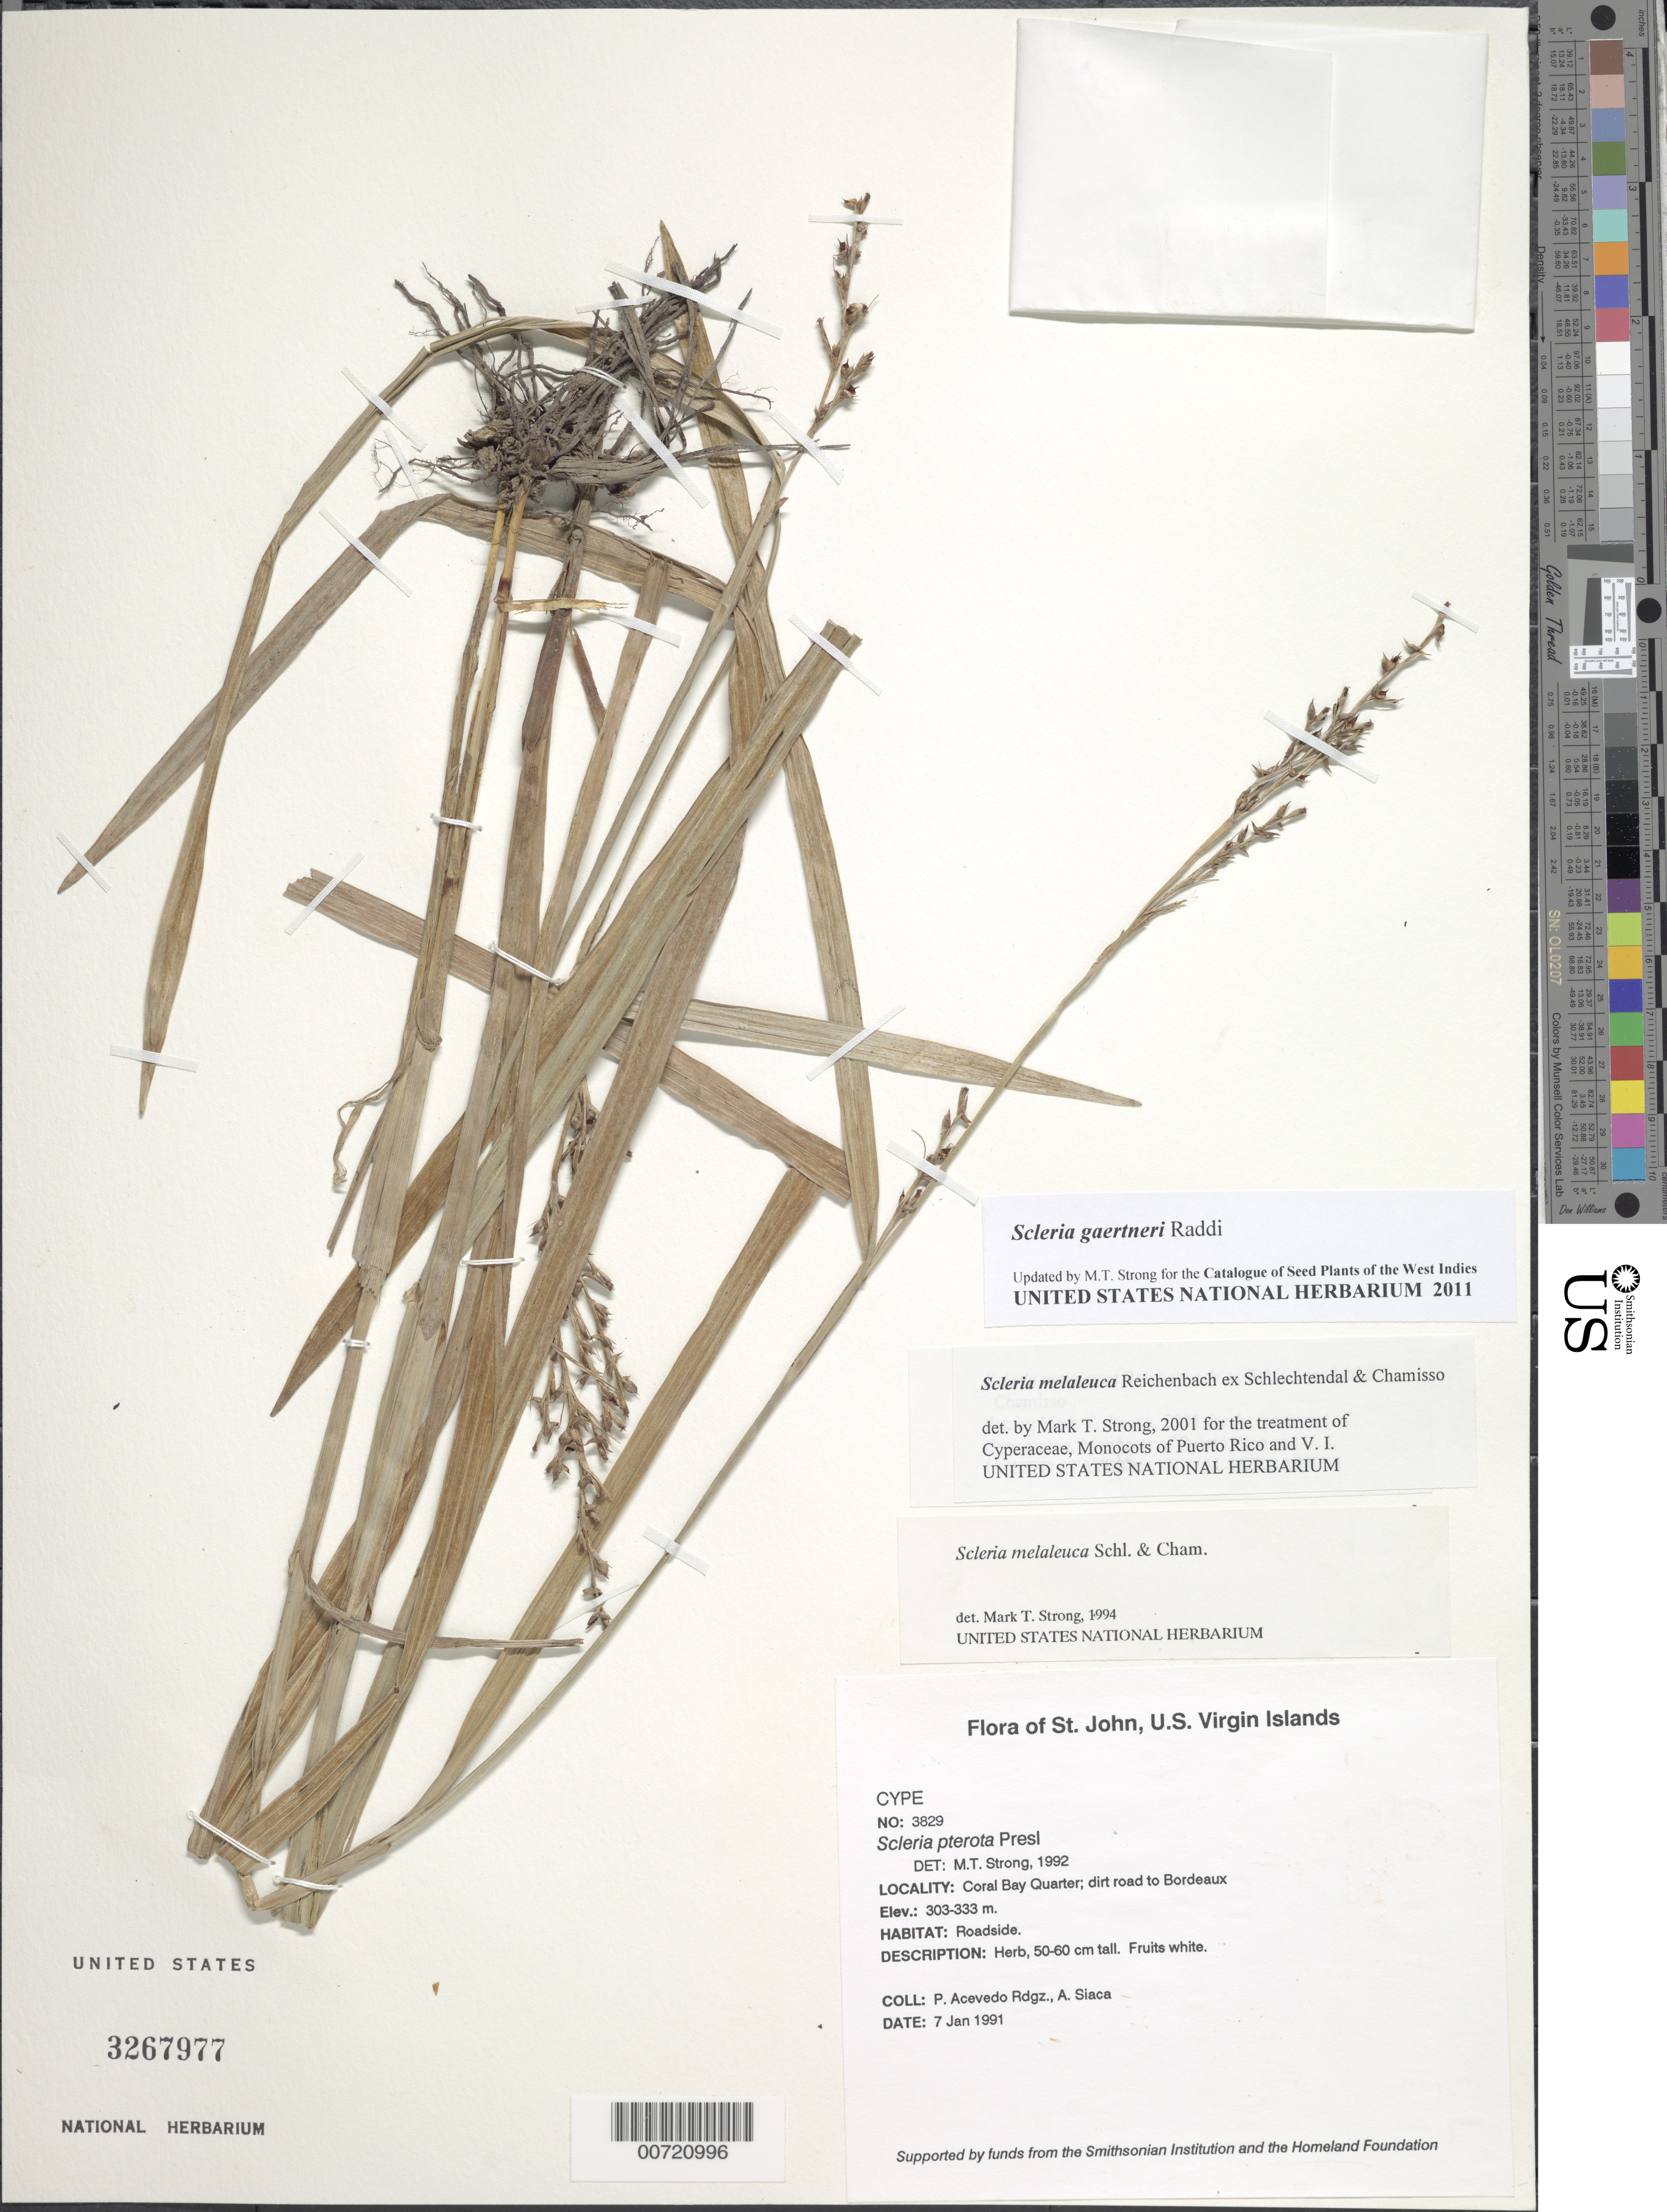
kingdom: Plantae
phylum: Tracheophyta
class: Liliopsida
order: Poales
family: Cyperaceae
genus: Scleria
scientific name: Scleria gaertneri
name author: Raddi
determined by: Strong, M. T., (US), Smithsonian Institution - National Museum of Natural History (UNITED STATES)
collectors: P. Acevedo-Rodr. & A. Siaca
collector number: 3829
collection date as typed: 07 Jan 1991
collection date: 1991-01-07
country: U.S. Virgin Islands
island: St. John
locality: Coral Bay Quarter; dirt road to Bordeaux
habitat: Roadside.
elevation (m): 303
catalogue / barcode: US 3267977